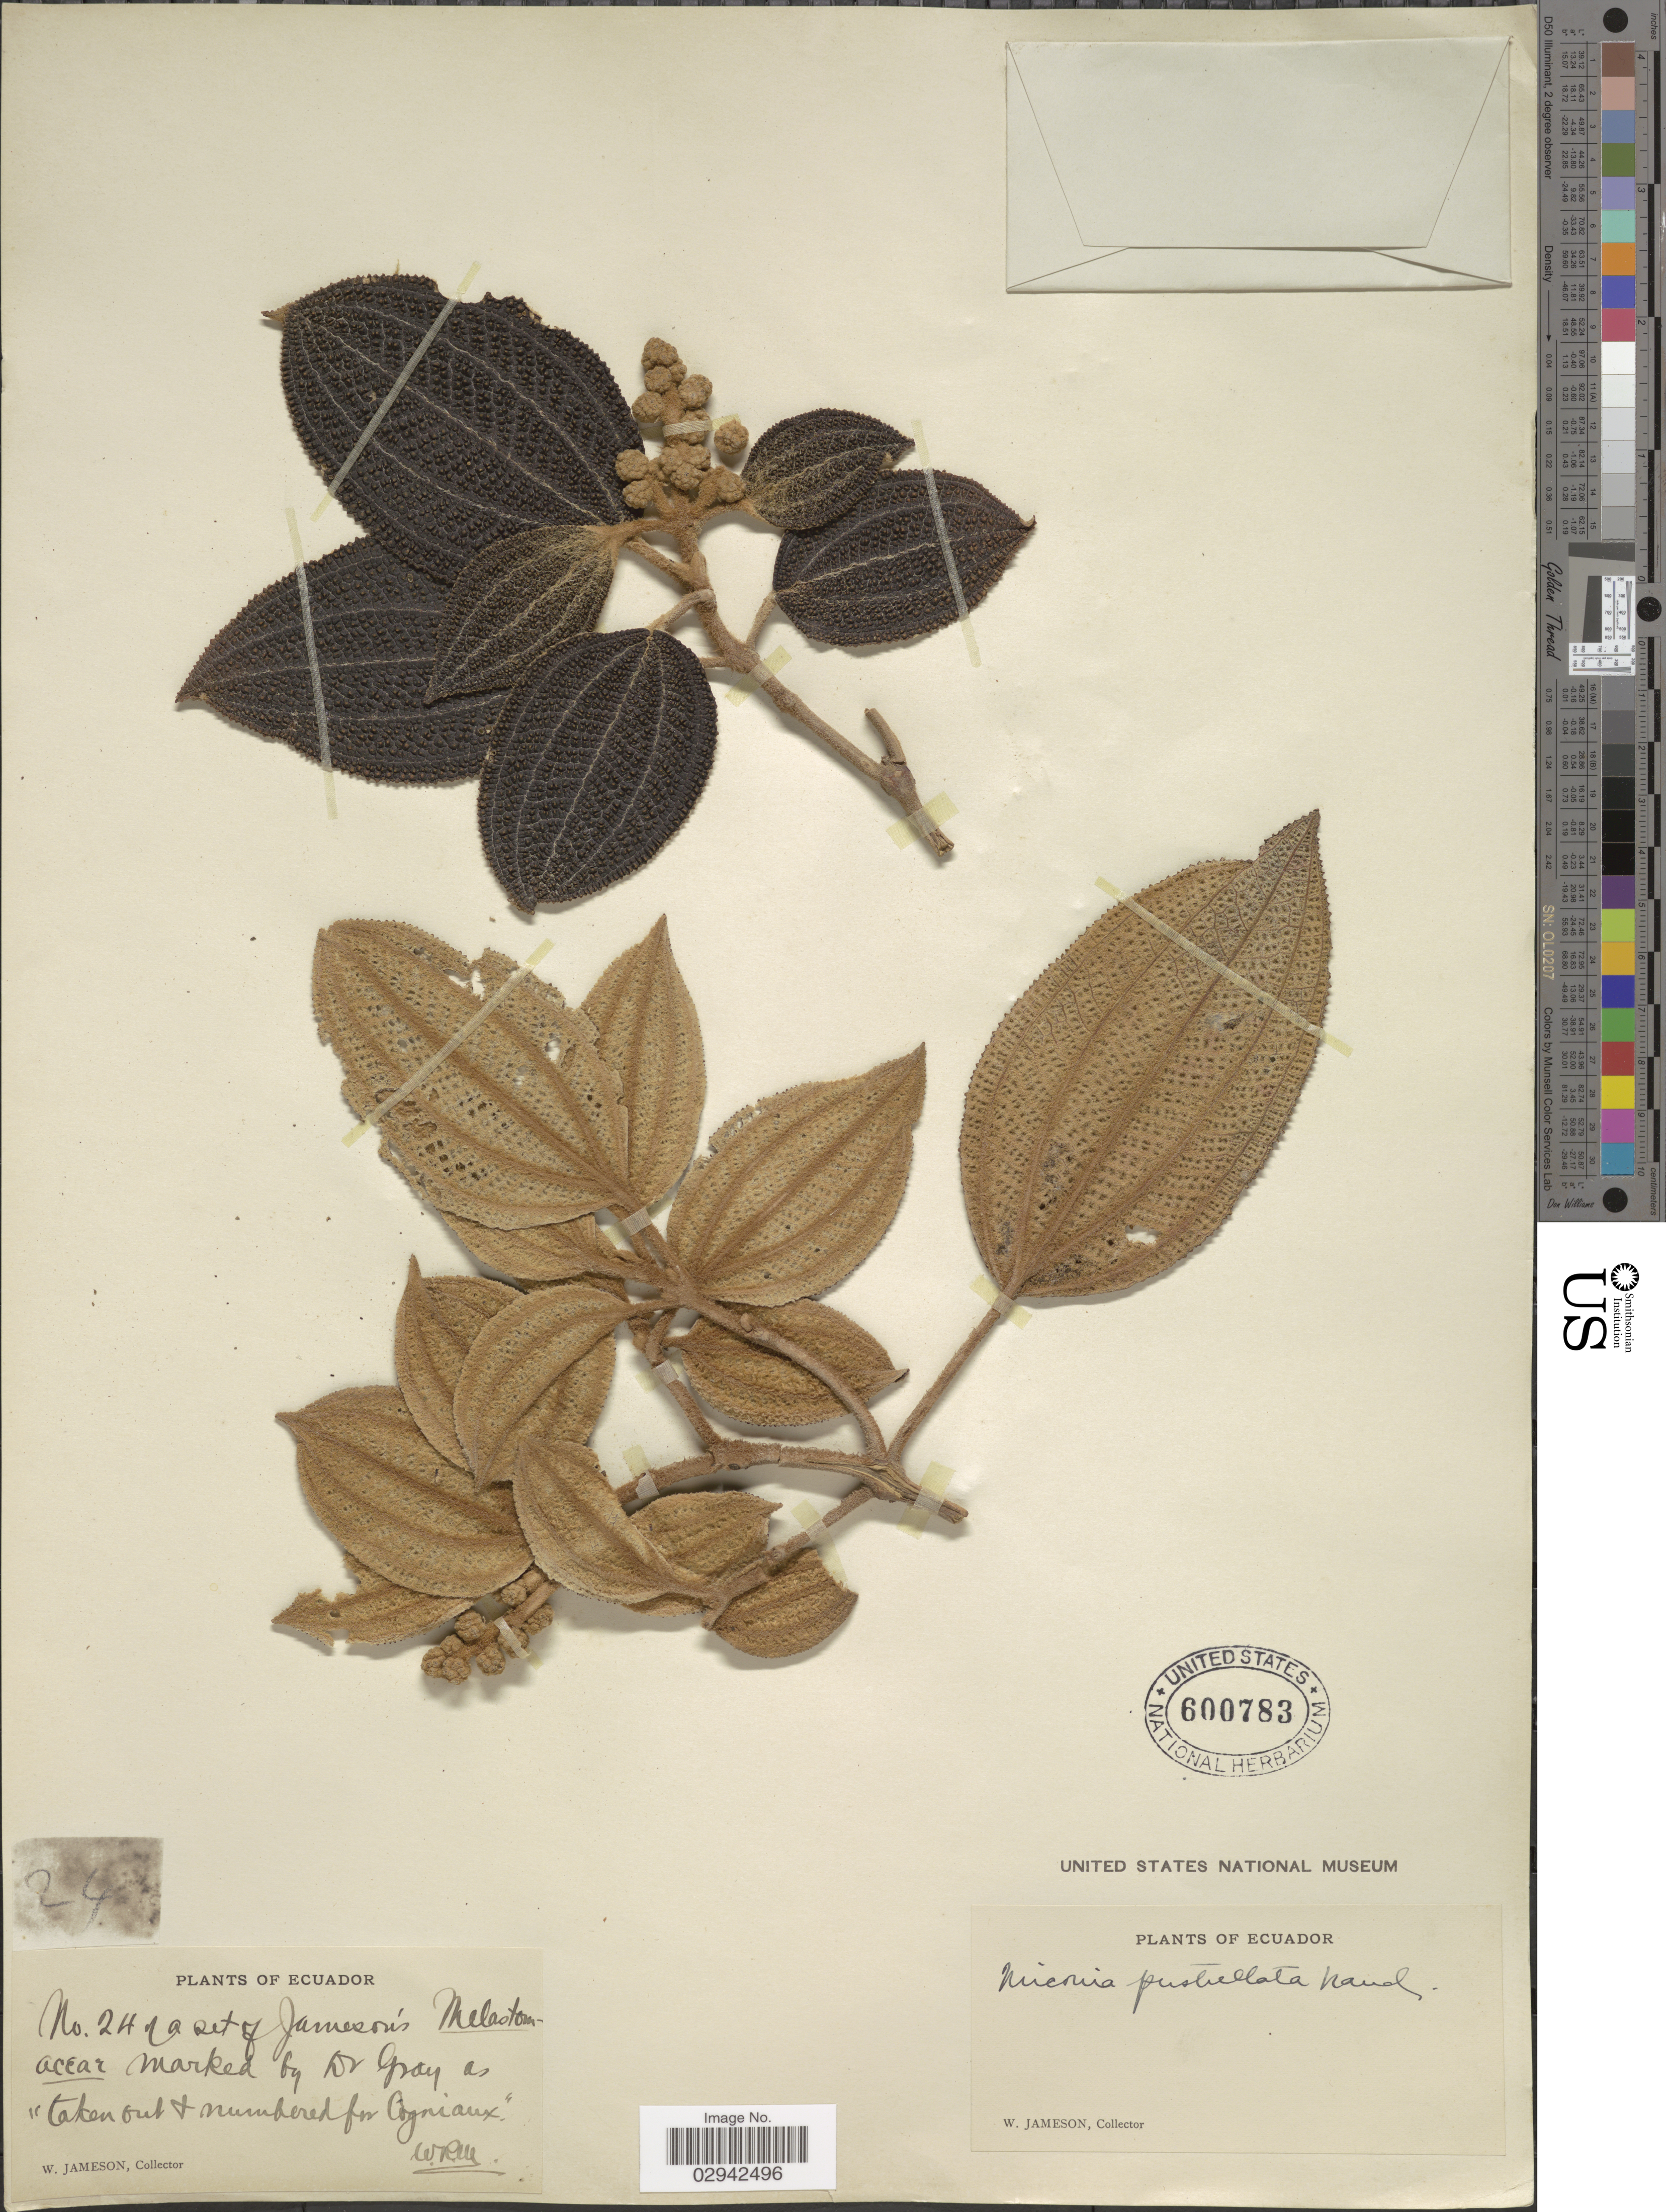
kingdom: Plantae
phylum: Tracheophyta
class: Magnoliopsida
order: Myrtales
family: Melastomataceae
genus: Miconia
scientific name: Miconia pustulata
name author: Naudin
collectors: W. Jameson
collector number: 24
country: Ecuador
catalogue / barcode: US 600783